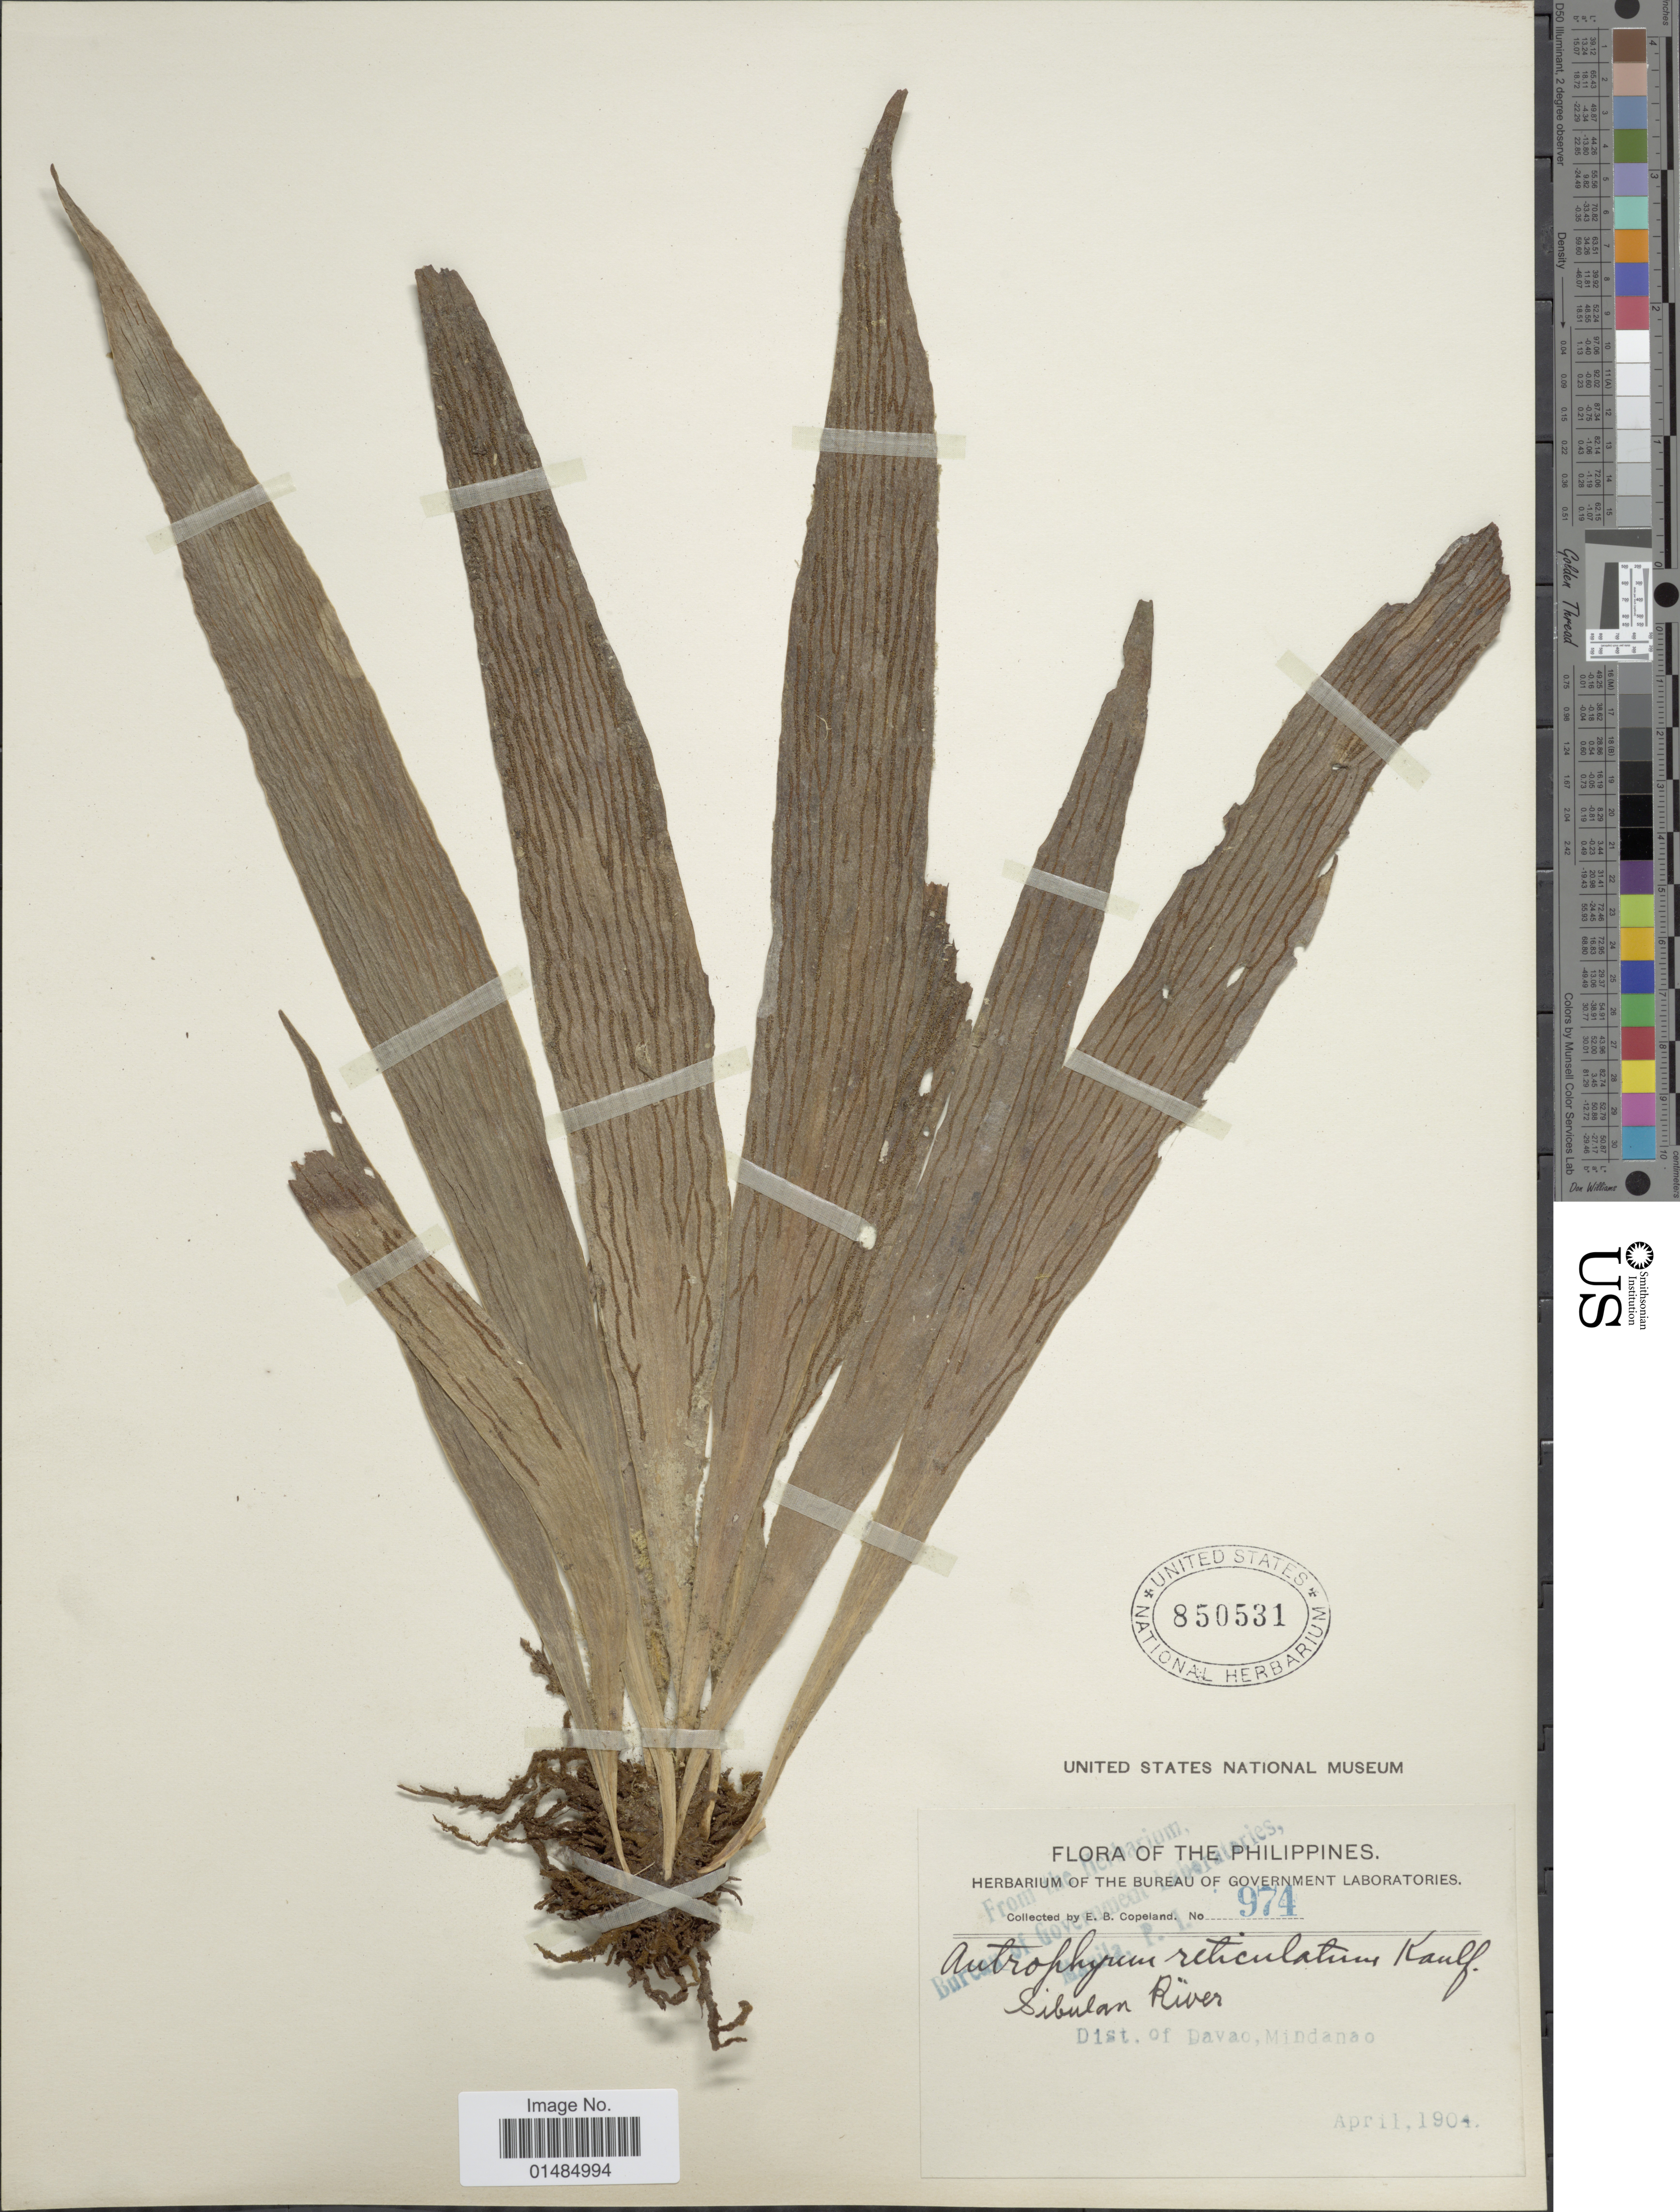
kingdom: Plantae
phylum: Tracheophyta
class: Polypodiopsida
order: Polypodiales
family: Pteridaceae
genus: Antrophyum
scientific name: Antrophyum reticulatum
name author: (G. Forst.) Kaulf.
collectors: E. B. Copeland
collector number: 974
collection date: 1904-04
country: Philippines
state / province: Davao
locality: The Philippines, Sibulan River, Distr. of Davao, Mindanao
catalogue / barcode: US 850531